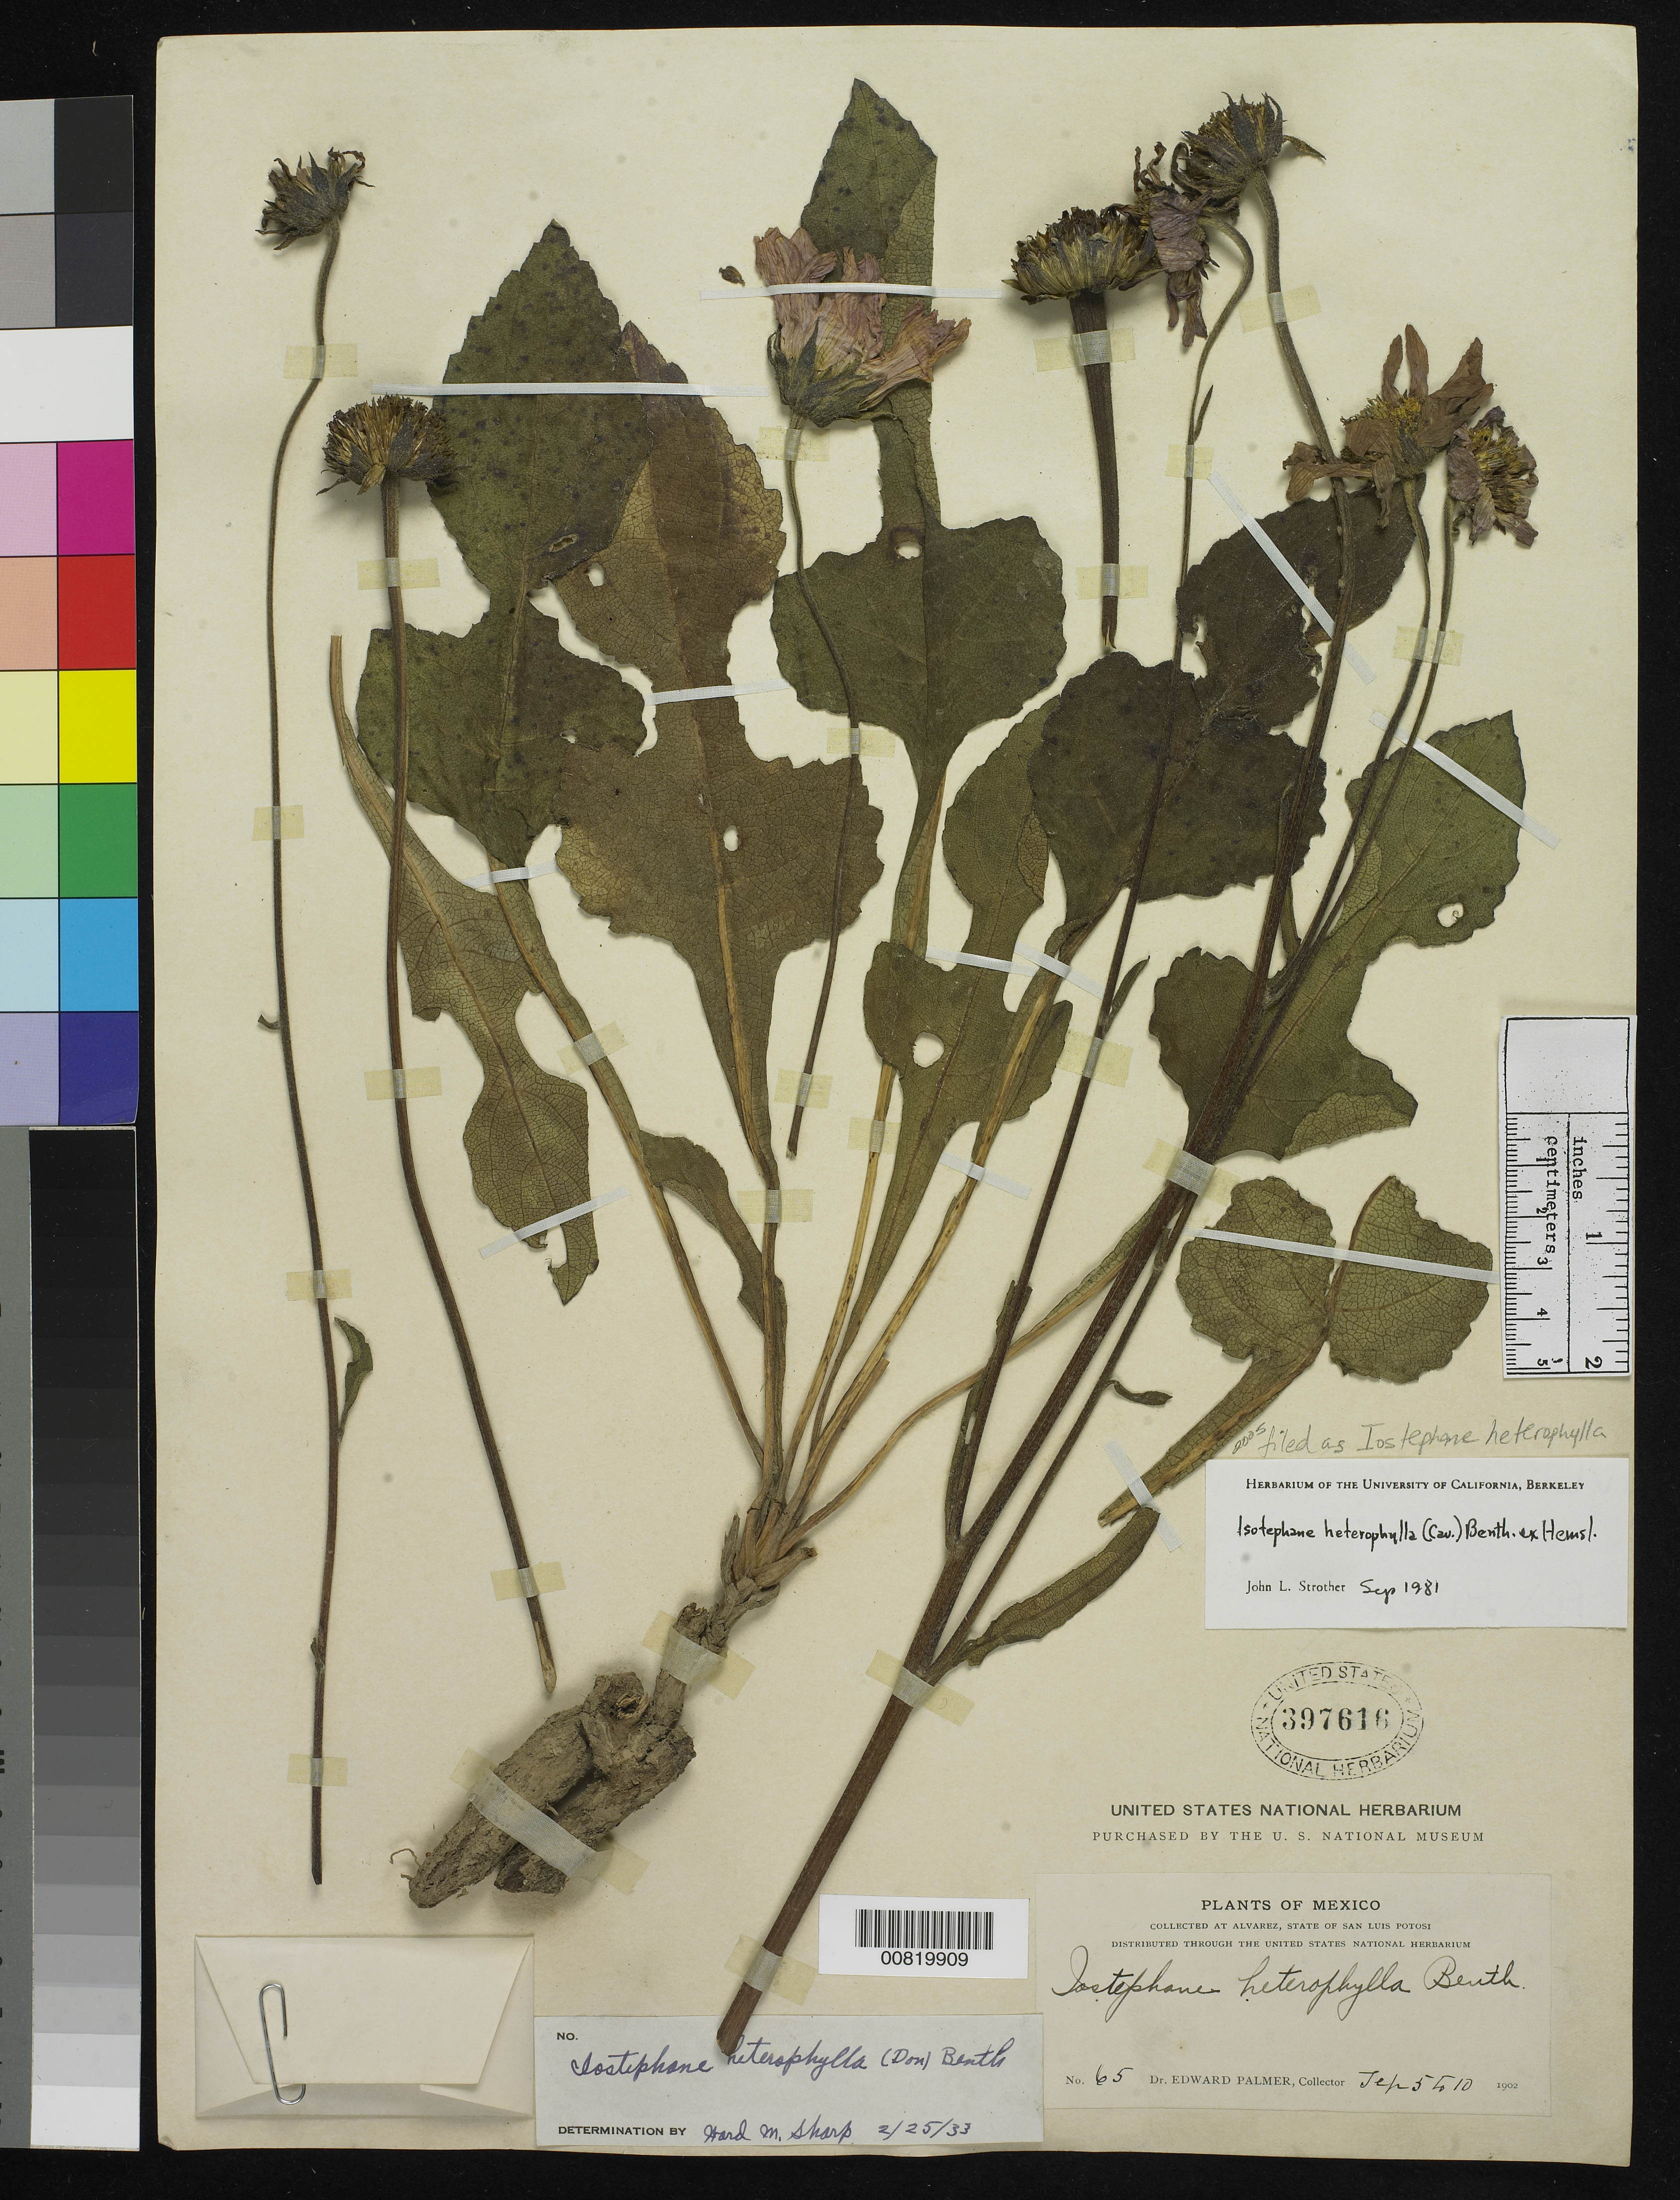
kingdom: Plantae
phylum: Tracheophyta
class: Magnoliopsida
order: Asterales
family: Asteraceae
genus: Iostephane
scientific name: Iostephane heterophylla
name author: (Cav.) Benth. ex Hemsl.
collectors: E. Palmer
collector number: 65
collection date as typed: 05 Sep 1902 to 10 Sep 1902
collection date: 1902-09-05/1902-09-10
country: Mexico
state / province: San Luis Potosí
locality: Alvarez, San Luis Potosí.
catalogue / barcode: US 397616